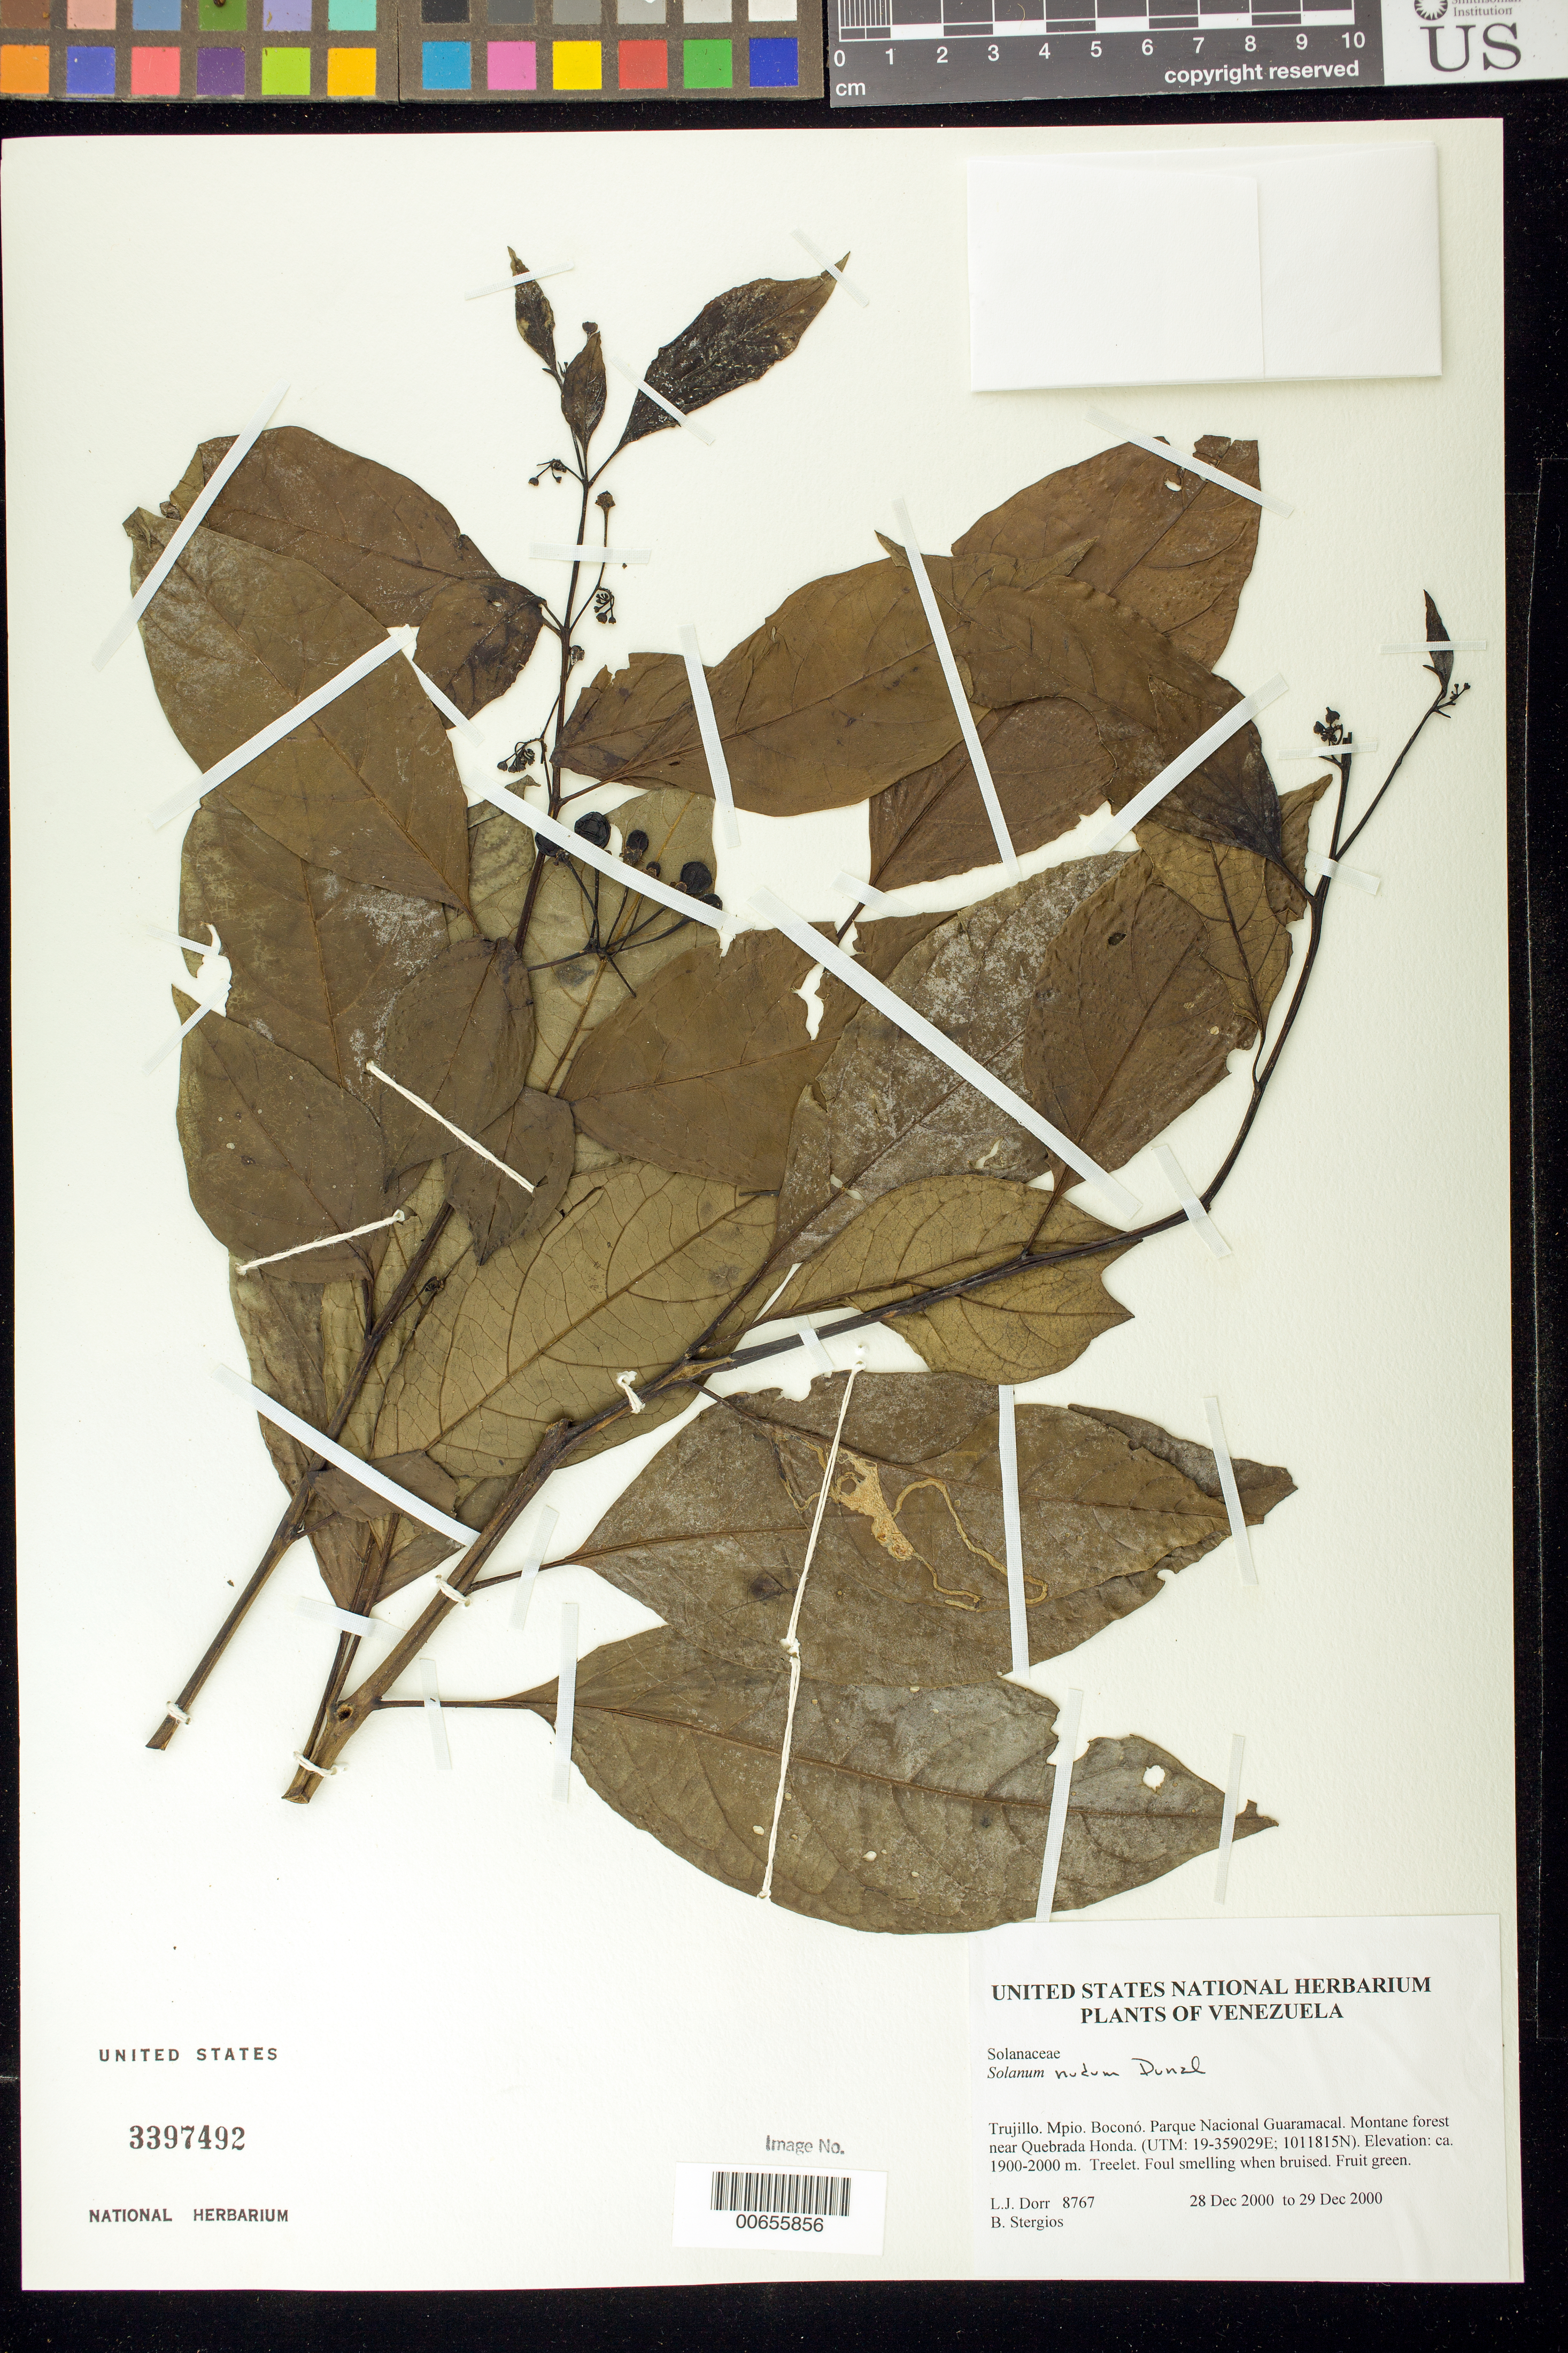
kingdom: Plantae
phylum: Tracheophyta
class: Magnoliopsida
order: Solanales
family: Solanaceae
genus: Solanum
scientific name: Solanum nudum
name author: Dunal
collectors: L. J. Dorr & B. G. Stergios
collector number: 8767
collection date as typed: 28 Dec 2000 to 29 Dec 2000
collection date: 2000-12-28/2000-12-29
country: Venezuela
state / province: Trujillo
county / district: Boconó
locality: Parque Nacional Guaramacal near Quebrada Honda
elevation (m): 1900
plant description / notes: CTES, MY, PORT, US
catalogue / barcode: US 3397492